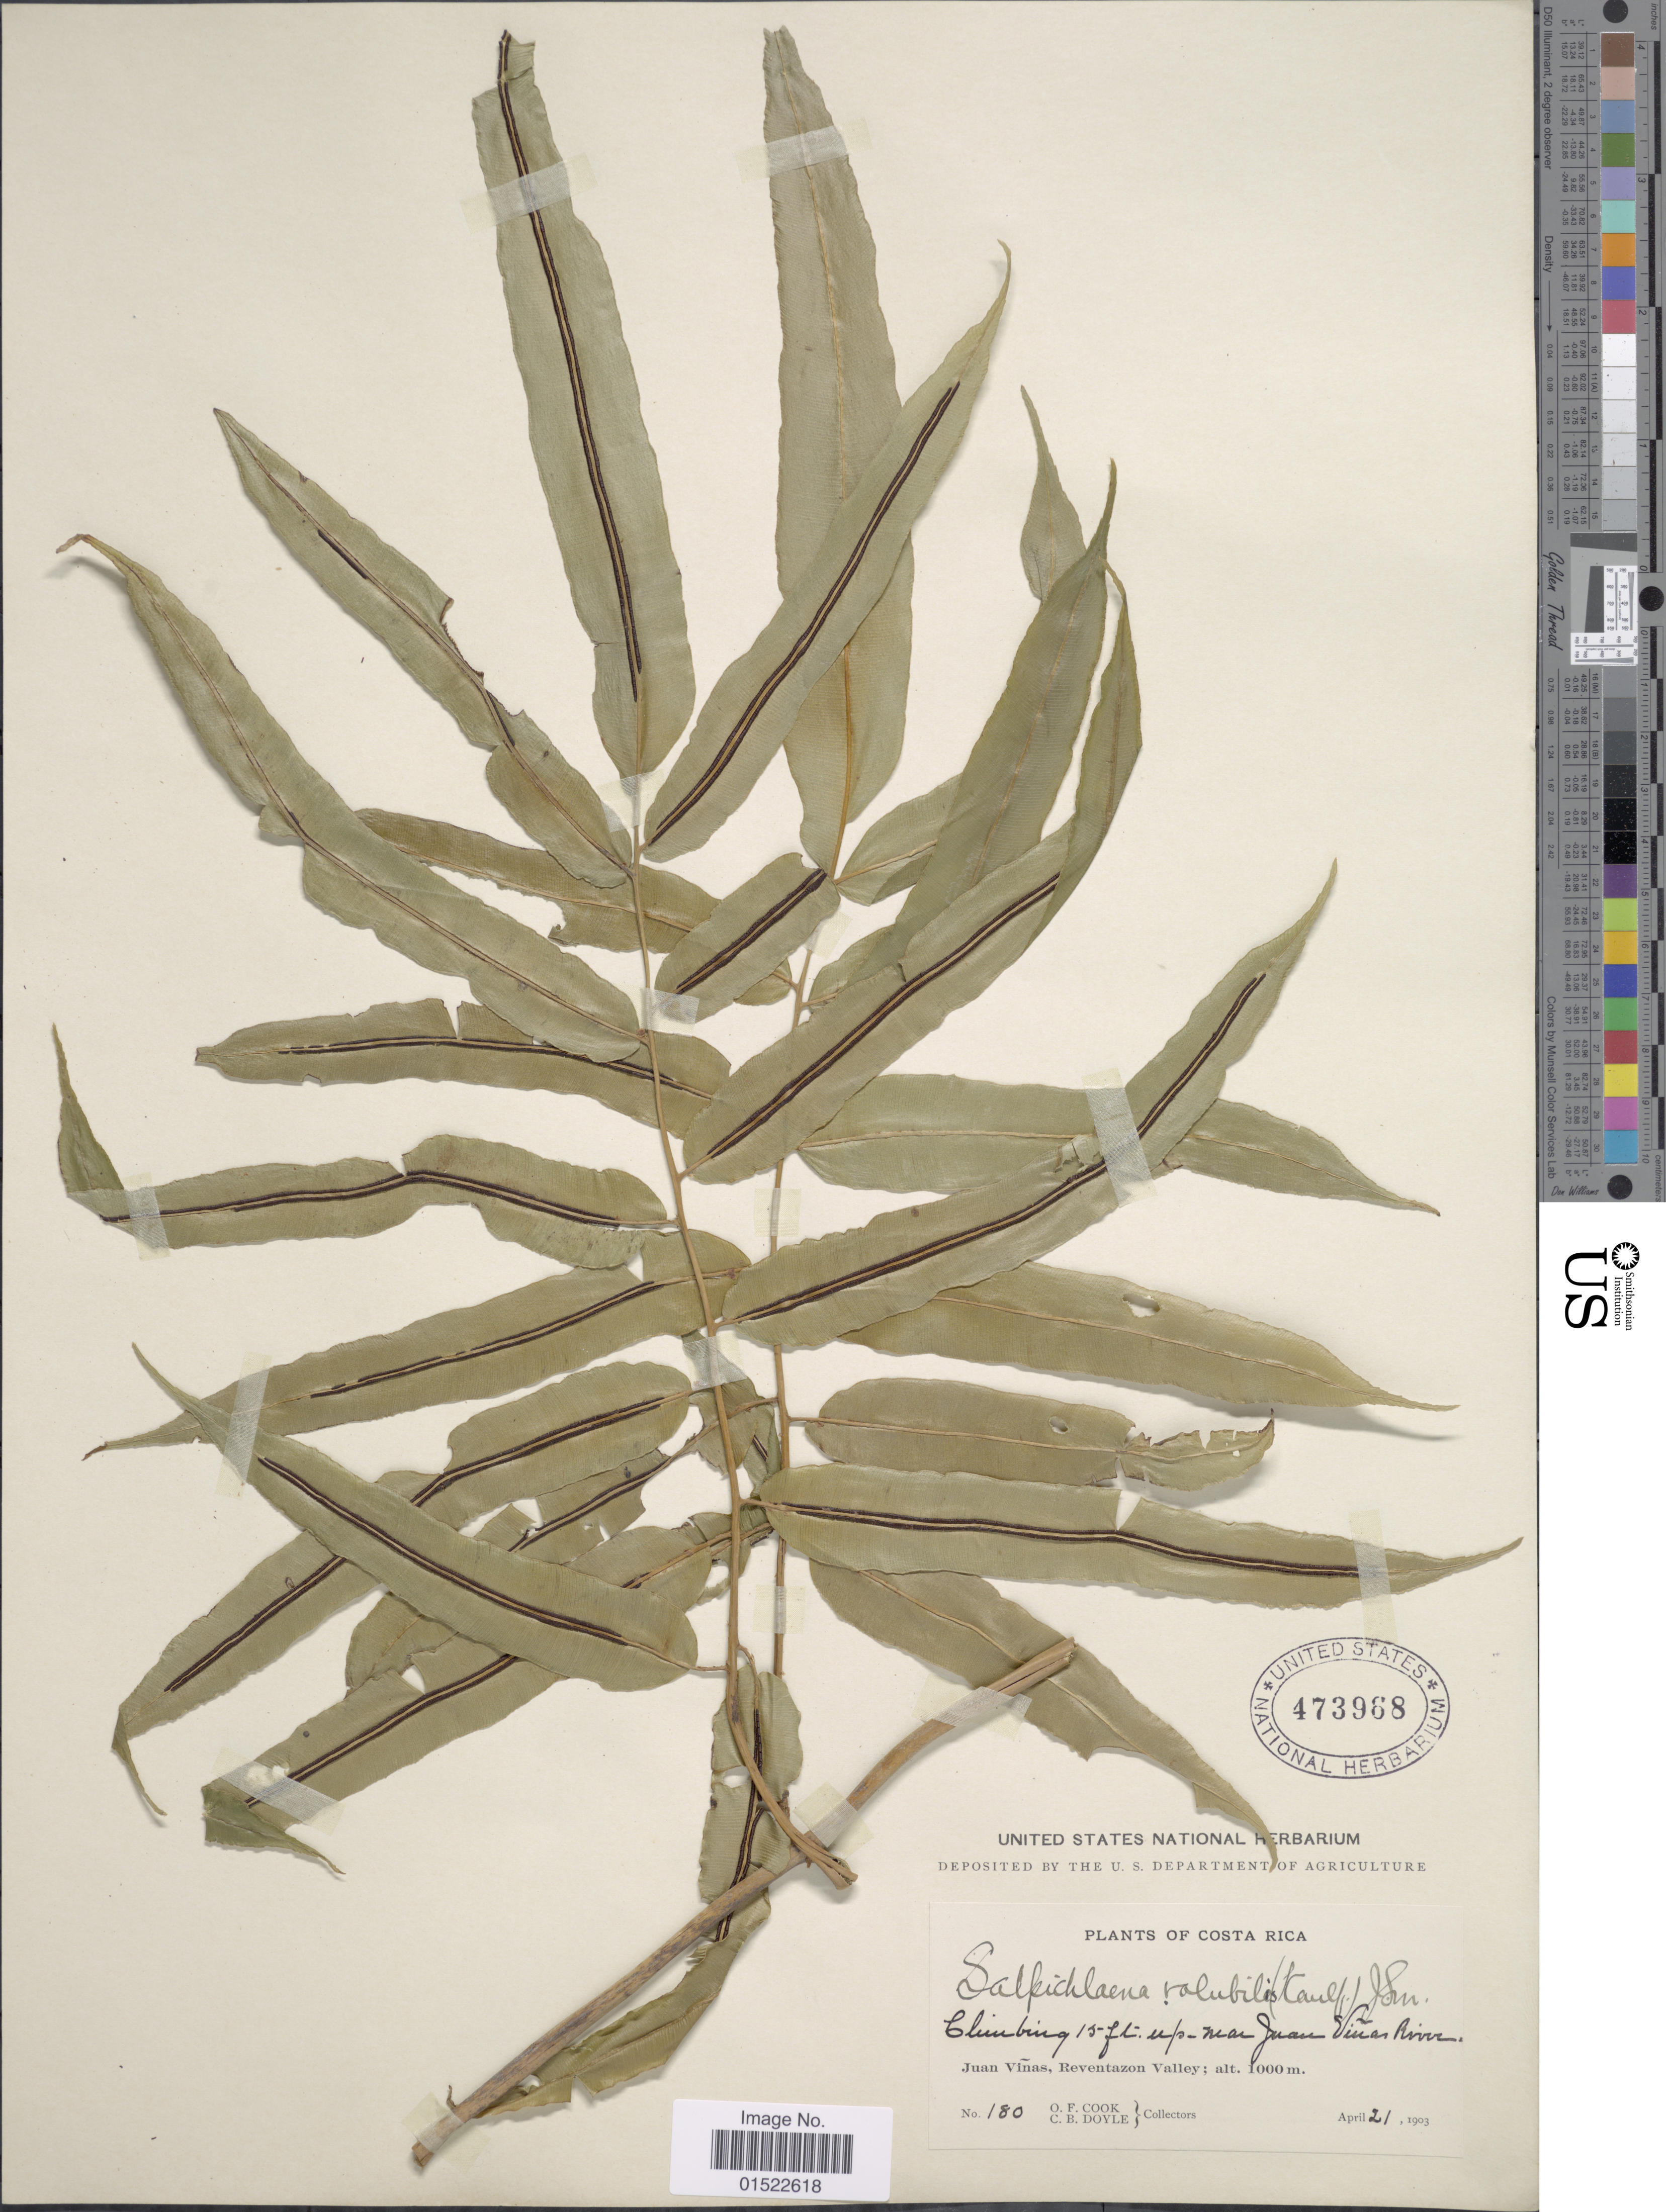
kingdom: Plantae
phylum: Tracheophyta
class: Polypodiopsida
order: Polypodiales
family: Blechnaceae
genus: Salpichlaena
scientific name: Salpichlaena volubilis subsp. volubilis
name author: (Kaulf.) J. Sm.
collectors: O. F. Cook & C. Doyle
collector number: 180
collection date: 1903-04-21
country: Costa Rica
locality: Juan Viñas, Reventazon Valley, Climbin 15 ft. near Juan Viñas River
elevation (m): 1000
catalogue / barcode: US 473968